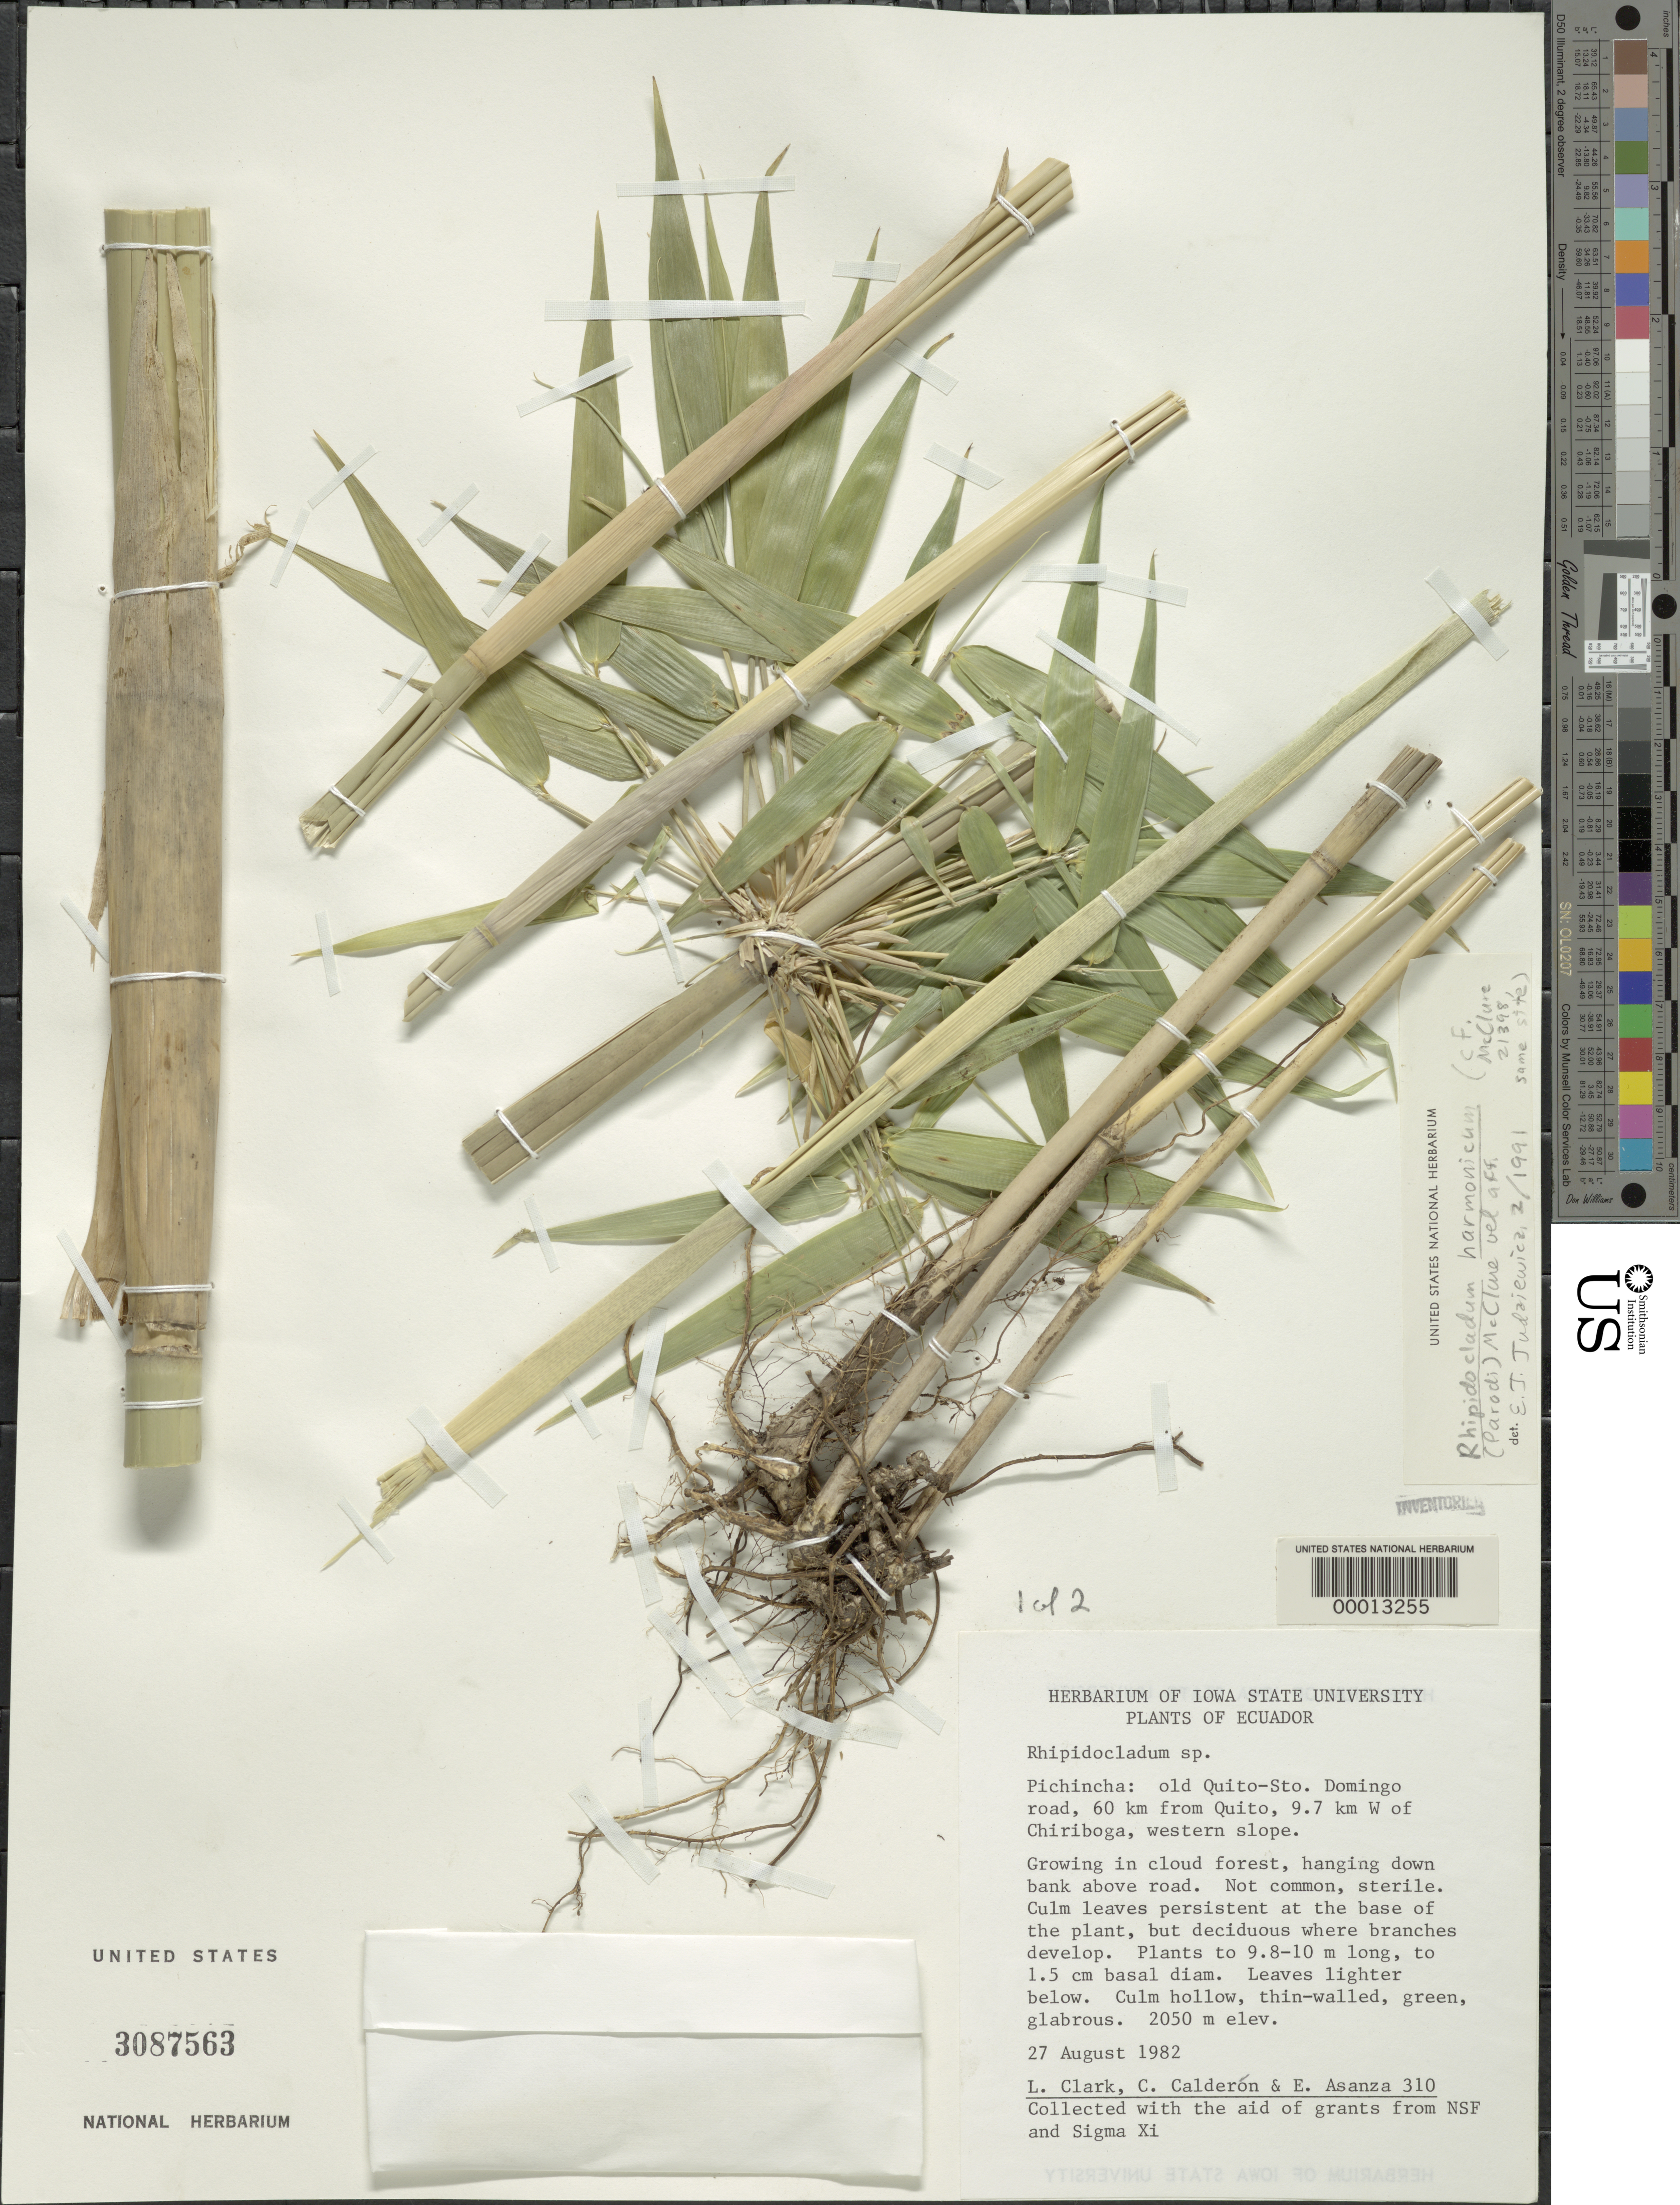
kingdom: Plantae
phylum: Tracheophyta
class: Liliopsida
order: Poales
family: Poaceae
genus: Rhipidocladum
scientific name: Rhipidocladum harmonicum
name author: (Parodi) McClure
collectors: L. G. Clark, C. E. Calderón & E. Asanza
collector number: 310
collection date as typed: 27 Aug 1982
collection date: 1982-08-27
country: Ecuador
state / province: Pichincha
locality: Old quito-sto. domingo road, 60 km from quito, 9.7 km W ofchiriboga, western slope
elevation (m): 2050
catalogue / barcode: US 3087563